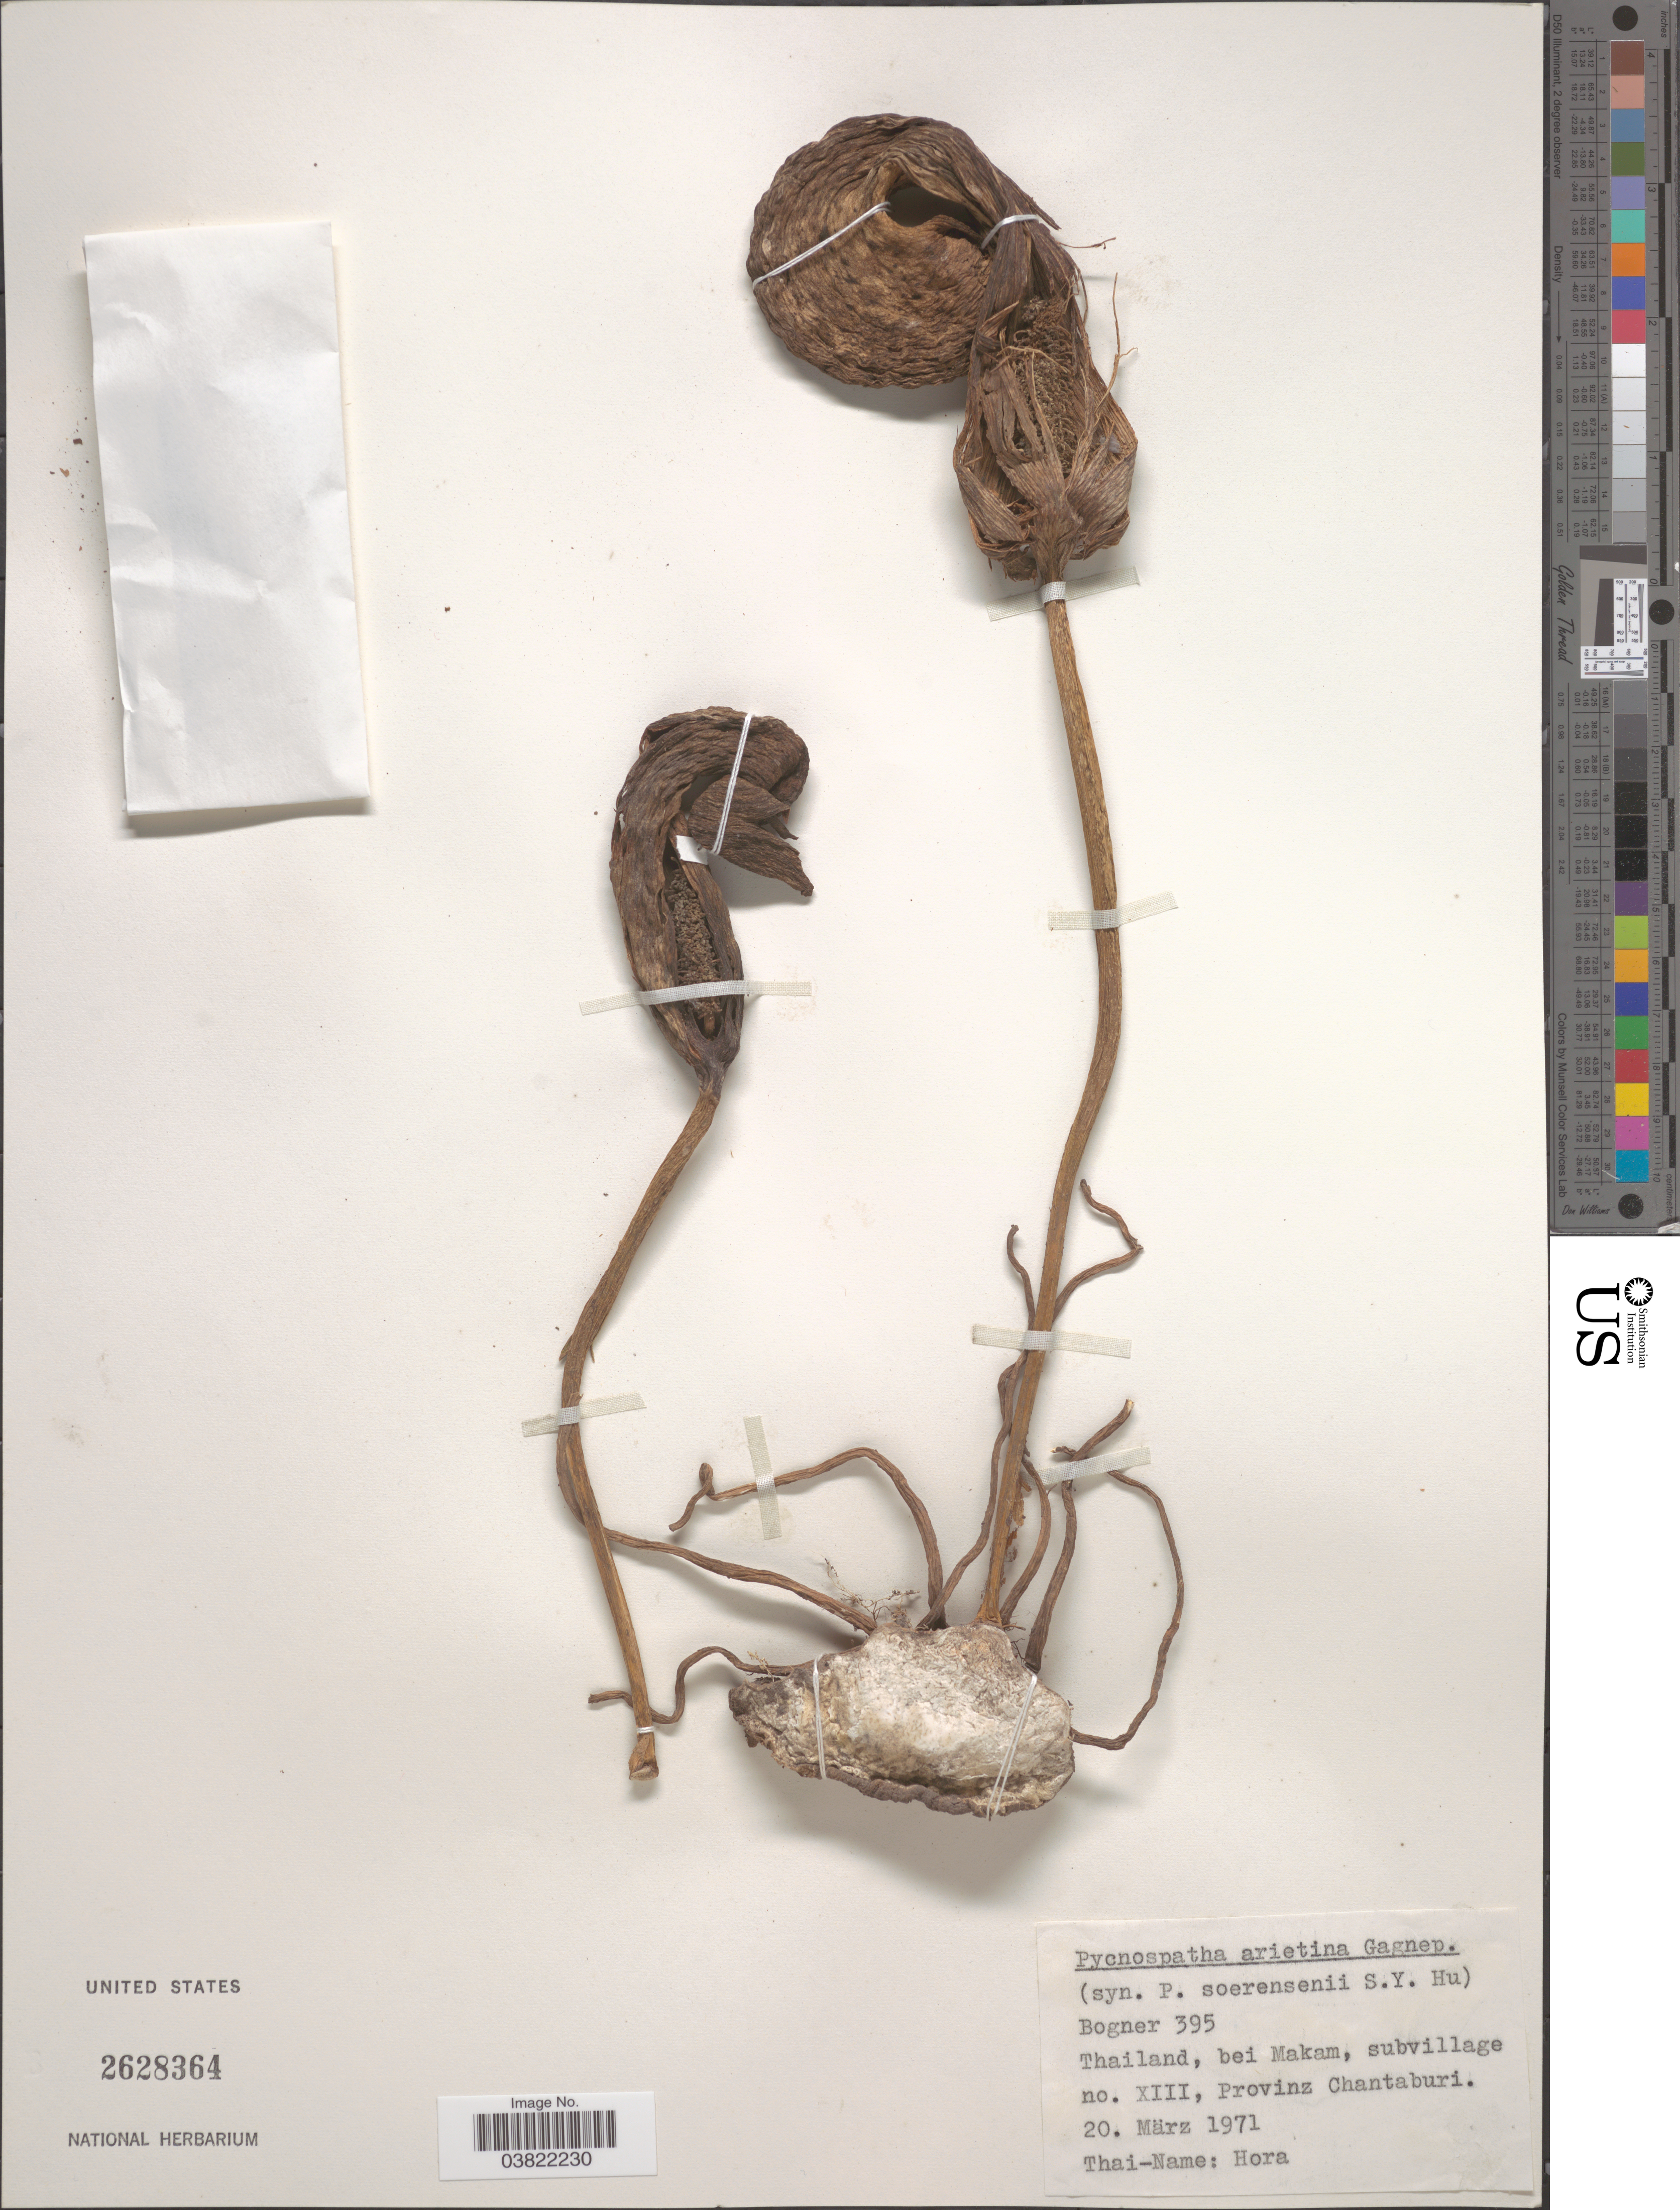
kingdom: Plantae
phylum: Tracheophyta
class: Liliopsida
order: Alismatales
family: Araceae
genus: Pycnospatha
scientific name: Pycnospatha arietina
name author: Gagnep.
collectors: Bogner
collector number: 395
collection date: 1971-03-20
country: Thailand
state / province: Chanthaburi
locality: Bei Makam, subvillage.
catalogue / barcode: US 2628364